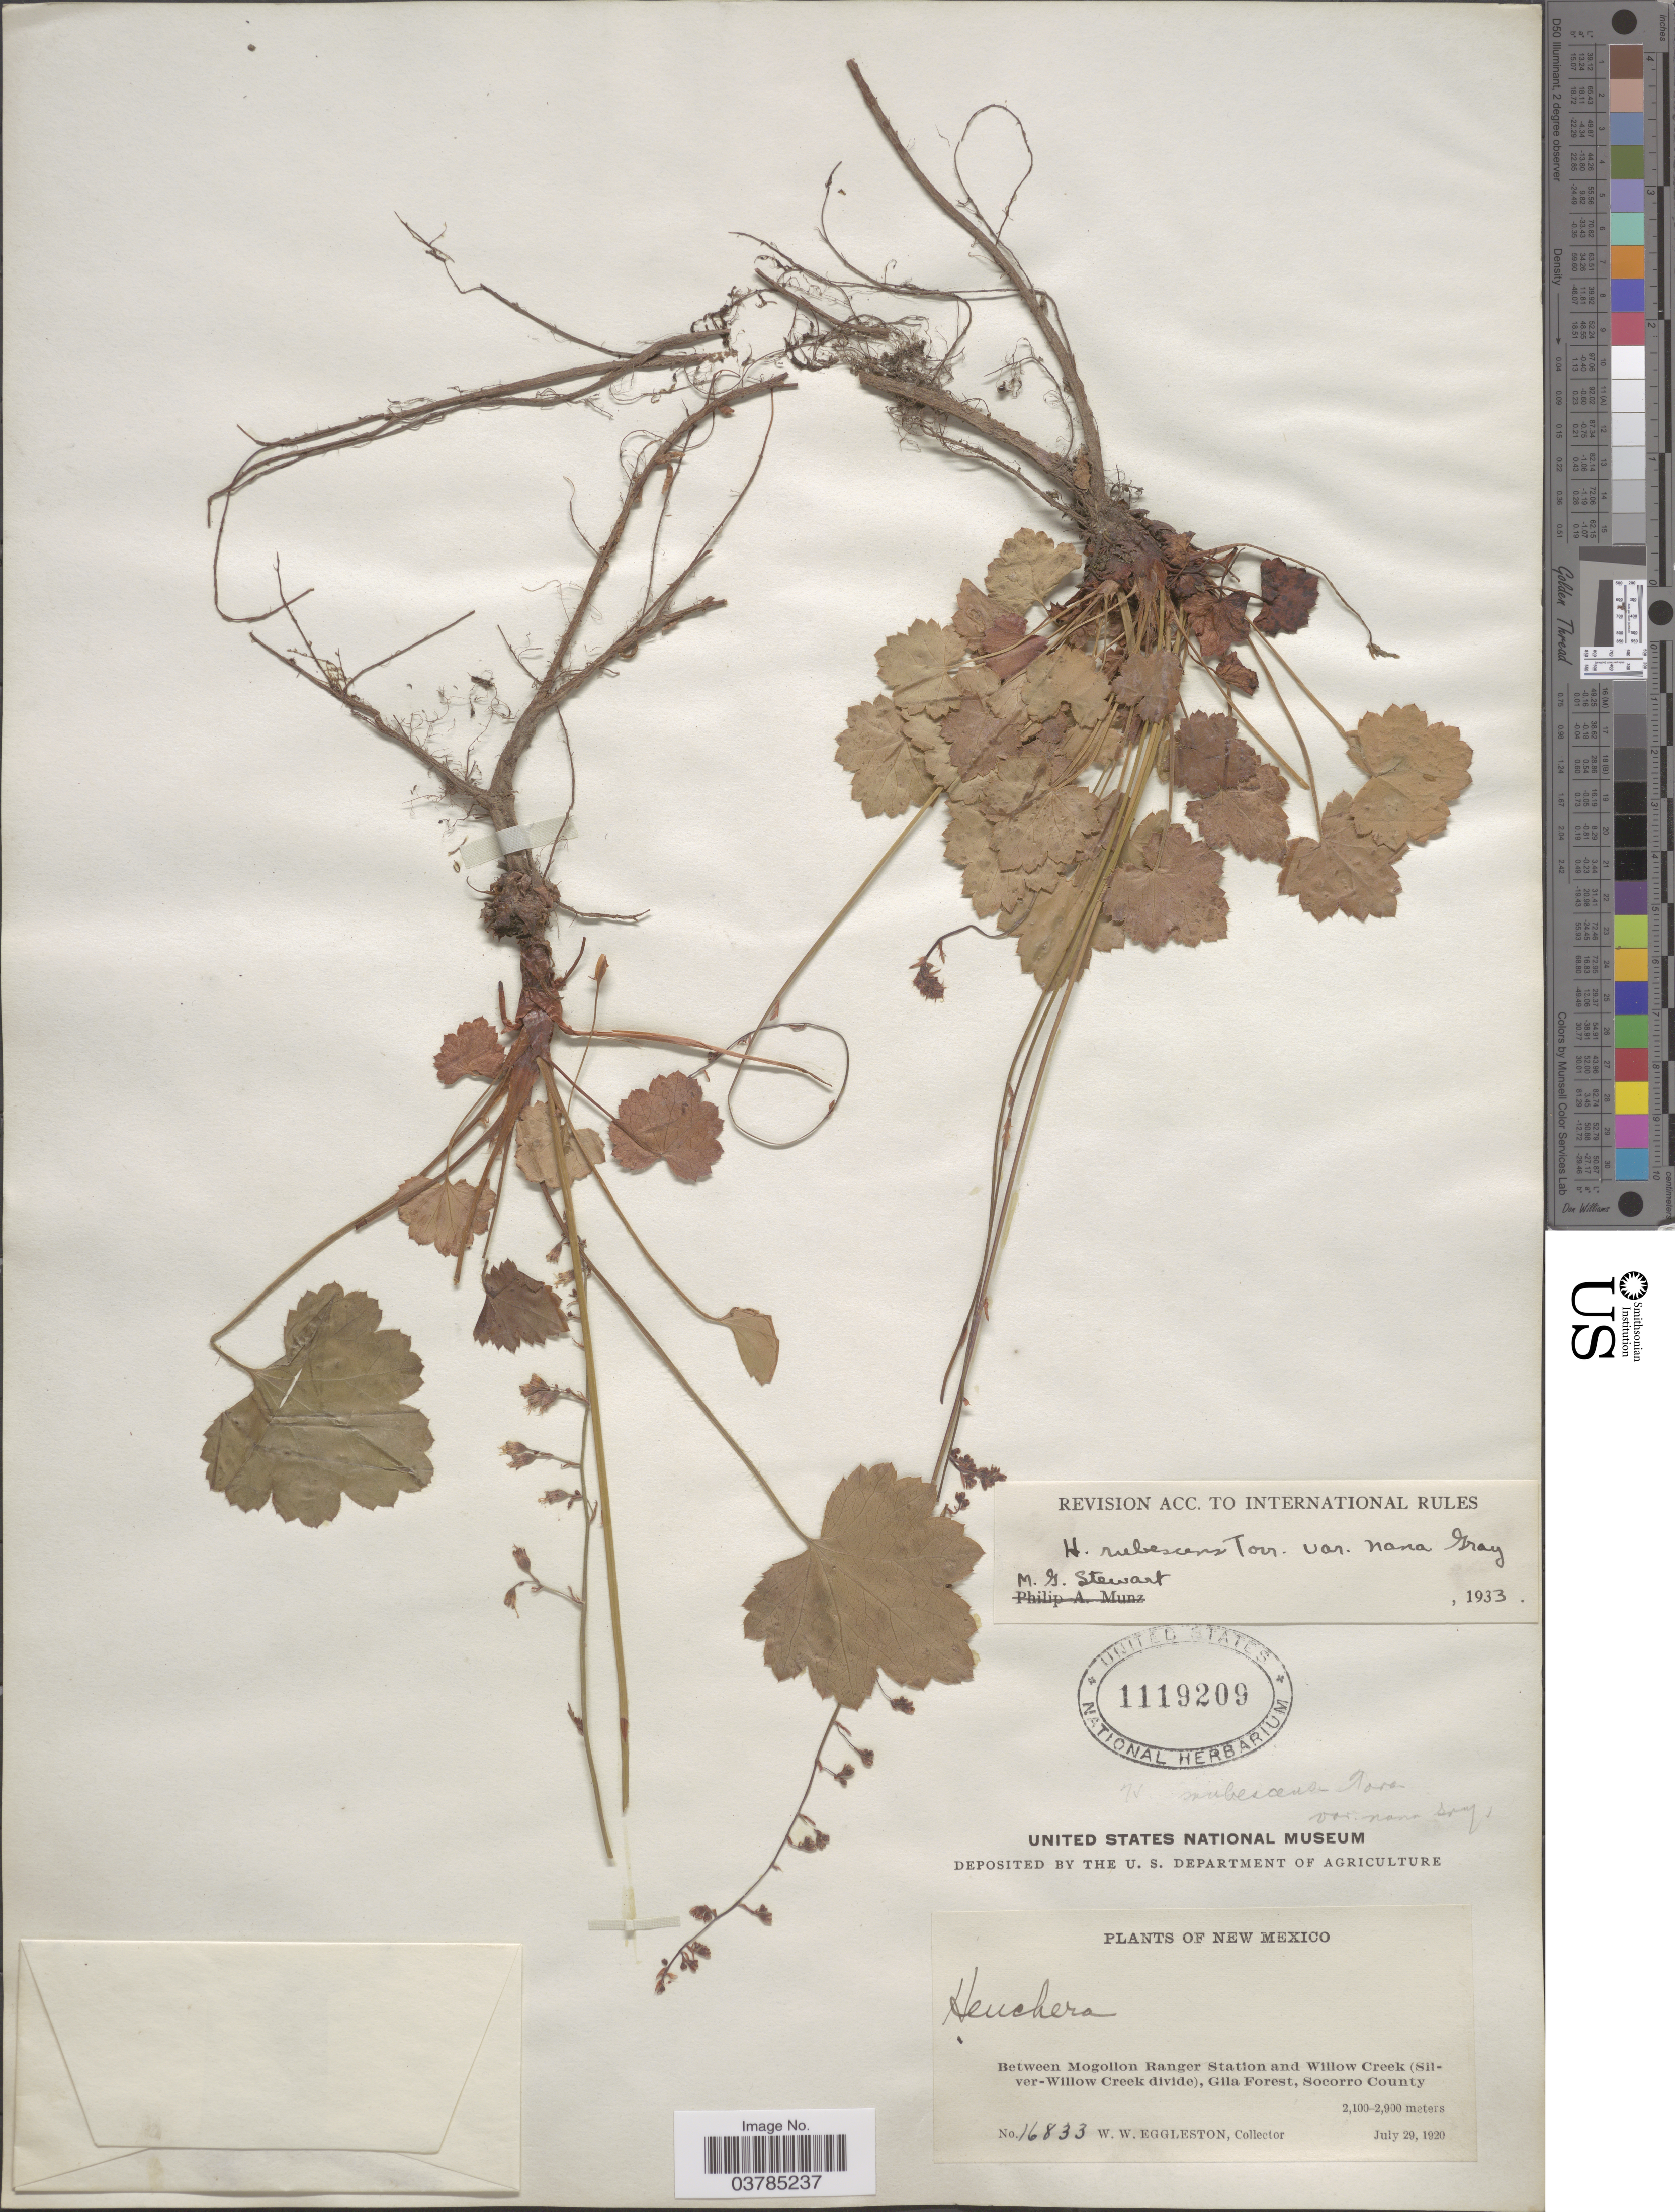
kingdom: Plantae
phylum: Tracheophyta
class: Magnoliopsida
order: Saxifragales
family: Saxifragaceae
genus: Heuchera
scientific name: Heuchera rubescens var. nana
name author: A. Gray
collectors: W. W. Eggleston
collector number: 16833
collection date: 1920-07-29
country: United States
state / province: New Mexico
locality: Between Mogollon Ranger Station and Willow Creek (Silver-Willow Creek divide), Gila Forest, Socorro County.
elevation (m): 2100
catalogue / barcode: US 1119209